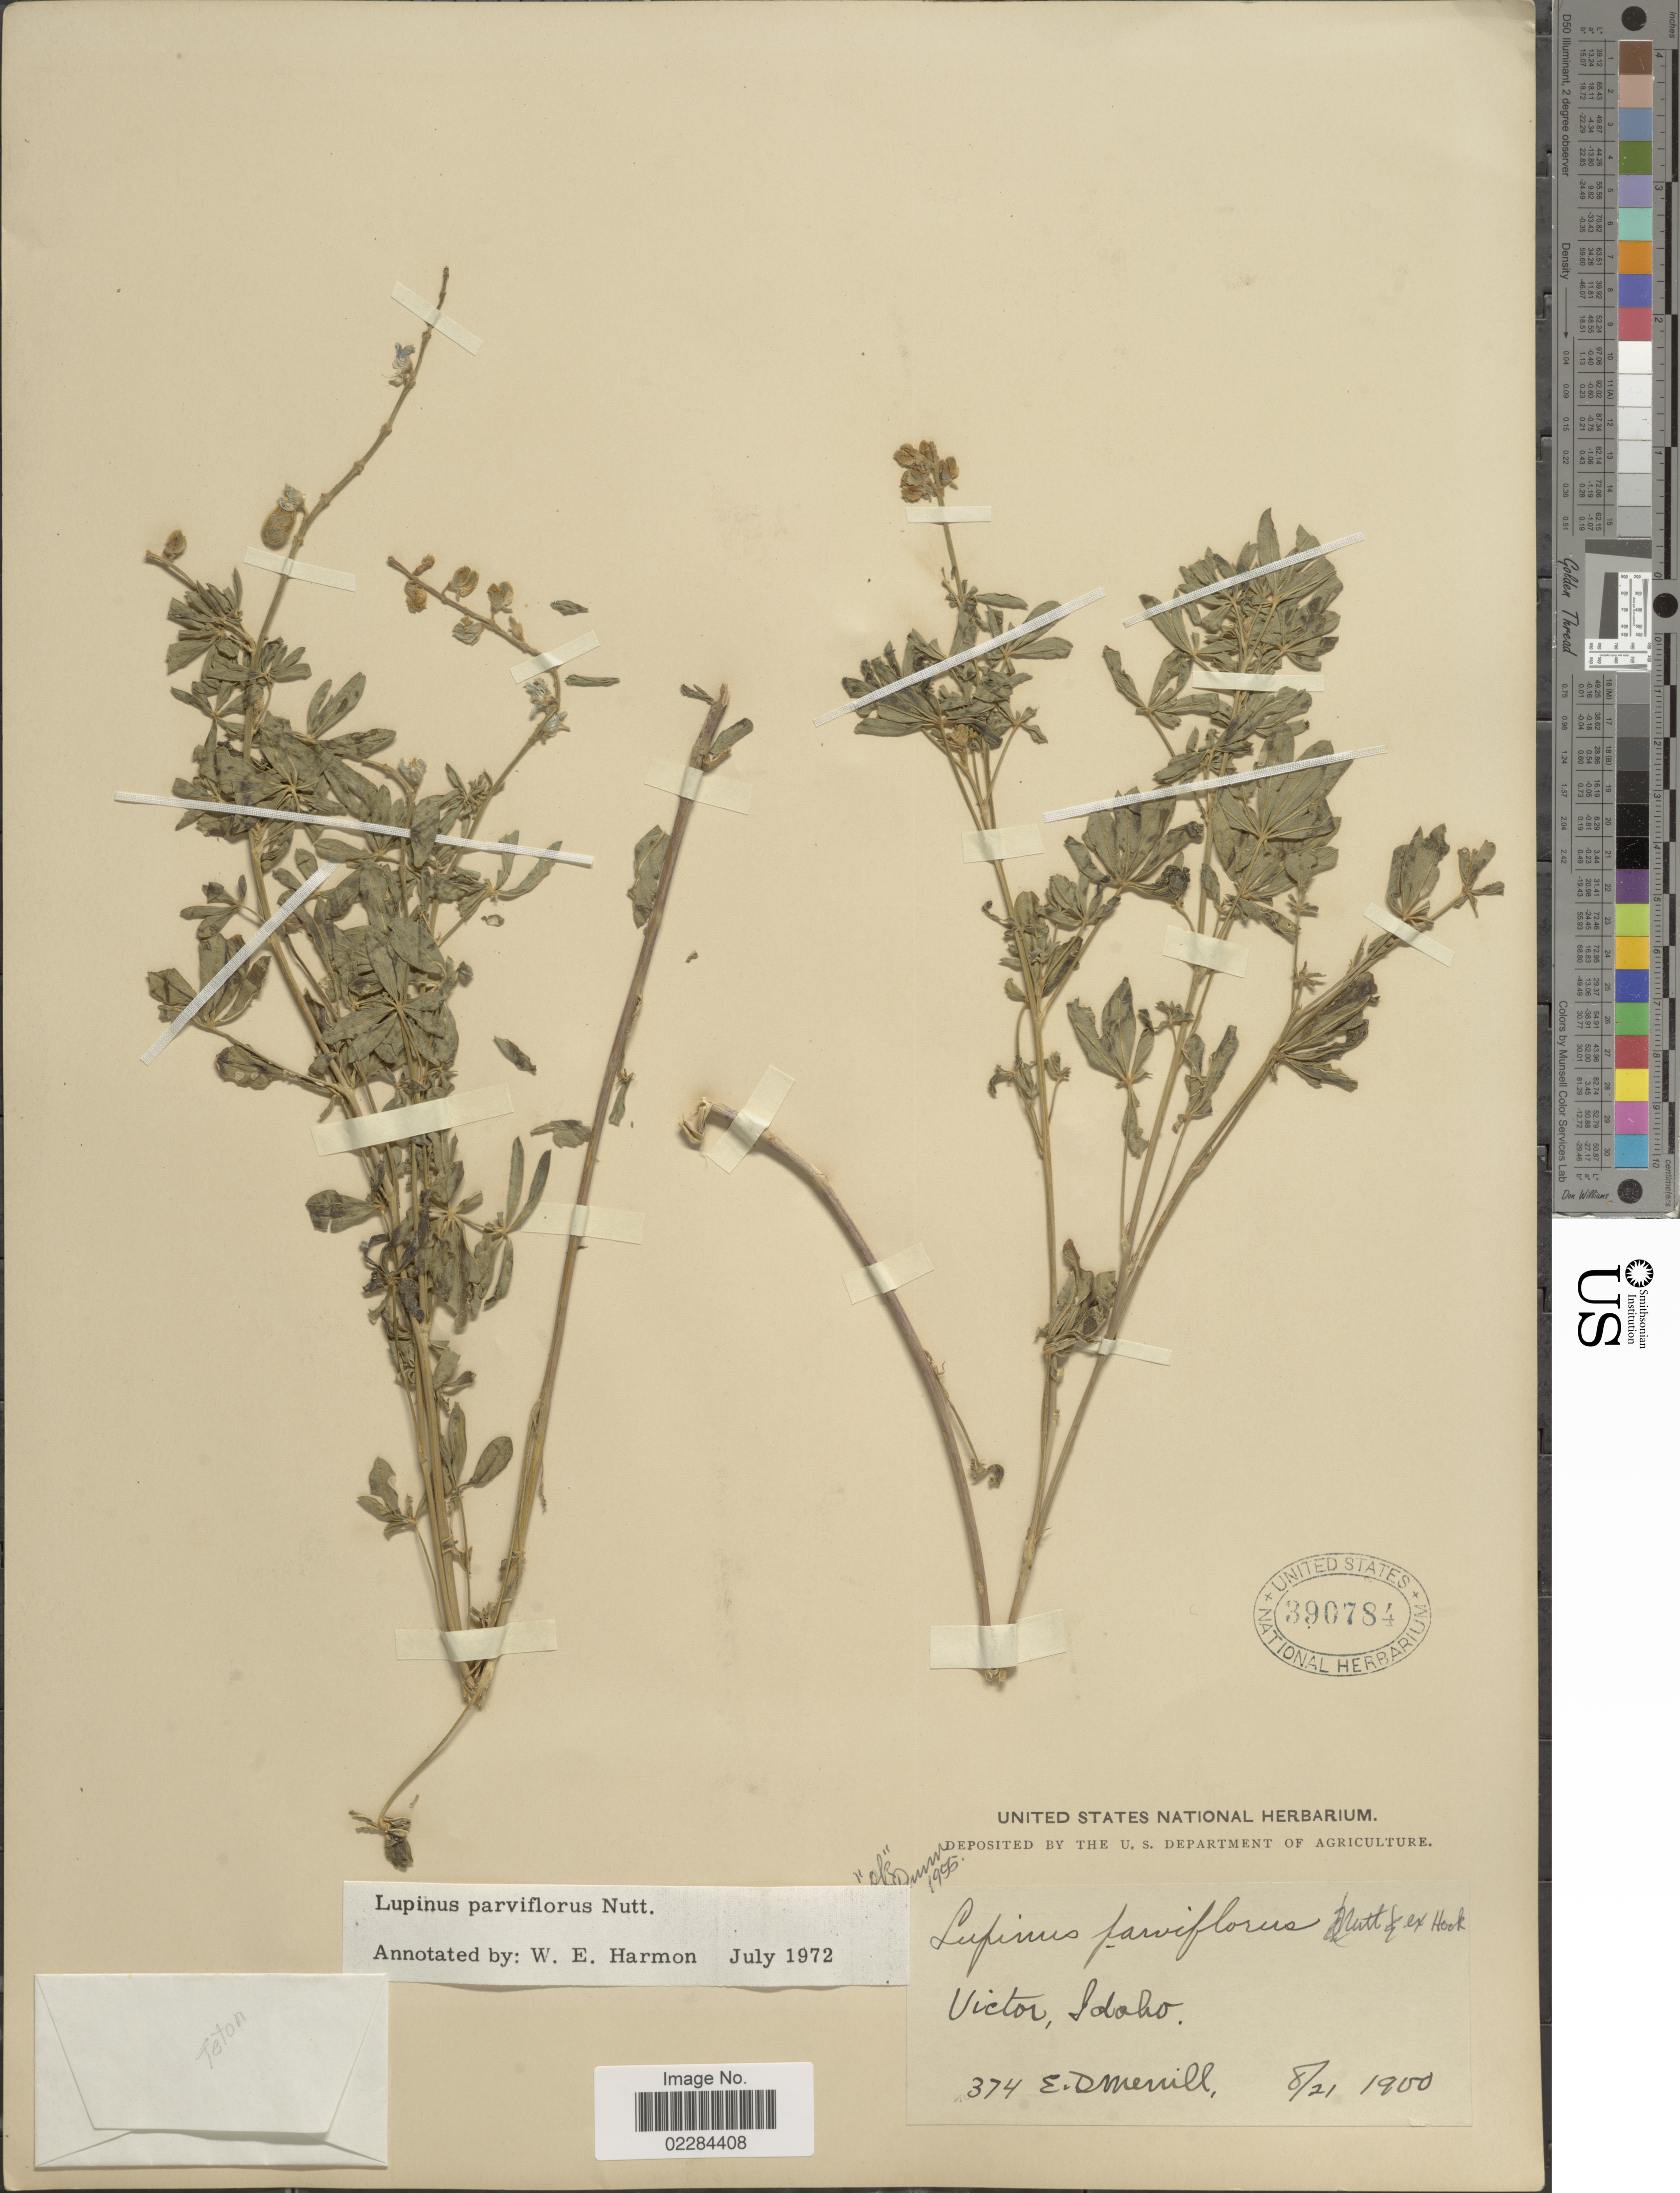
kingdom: Plantae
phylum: Tracheophyta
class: Magnoliopsida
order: Fabales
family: Fabaceae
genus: Lupinus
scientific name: Lupinus argenteus var. parviflorus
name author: (Nutt. ex Hook. & Arn.) C.L. Hitchc.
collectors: E. D. Merrill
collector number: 374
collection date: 1900-08-21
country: United States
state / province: Idaho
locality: Victor.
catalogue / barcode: US 390784